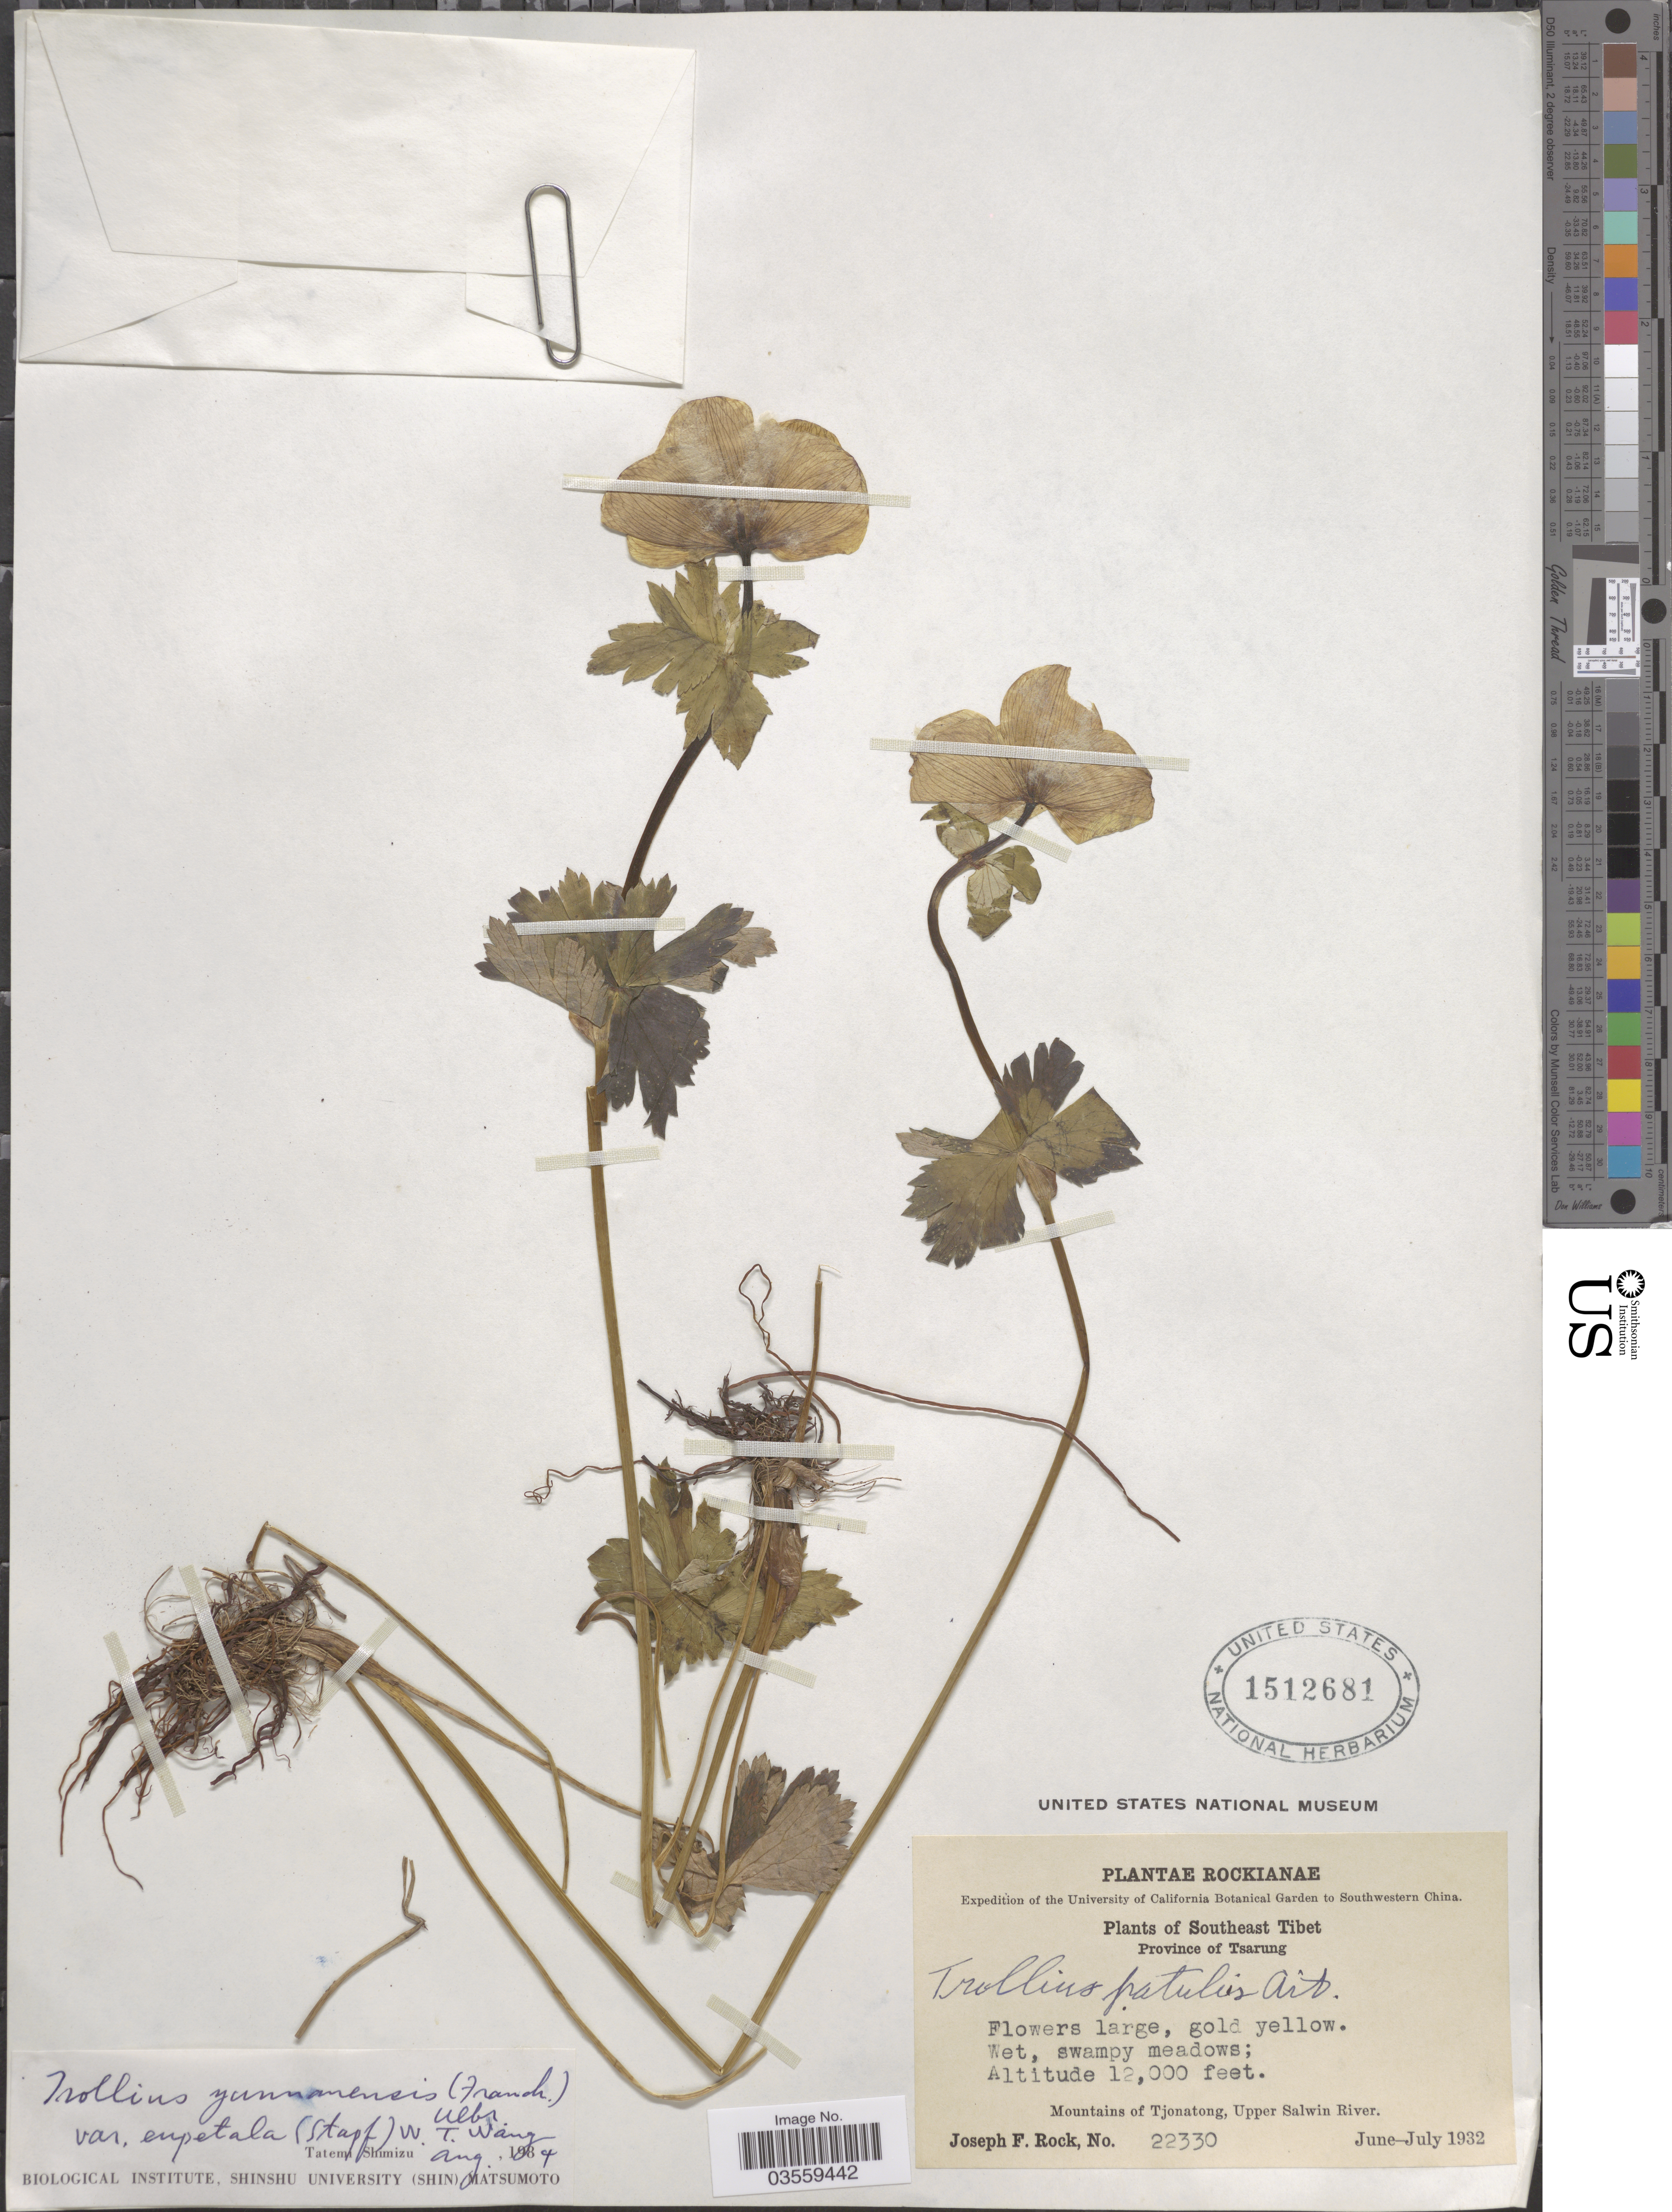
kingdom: Plantae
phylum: Tracheophyta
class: Magnoliopsida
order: Ranunculales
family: Ranunculaceae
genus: Trollius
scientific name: Trollius yunnanensis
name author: Ulbr.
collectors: J. F. Rock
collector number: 22330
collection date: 1932-06/1932-07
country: China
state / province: Xizang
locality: Southwestern China. Southeast Tibet. Province of Tsarung. Mountains of Tjonatong, Upper Salwin River.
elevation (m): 3658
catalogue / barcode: US 1512681